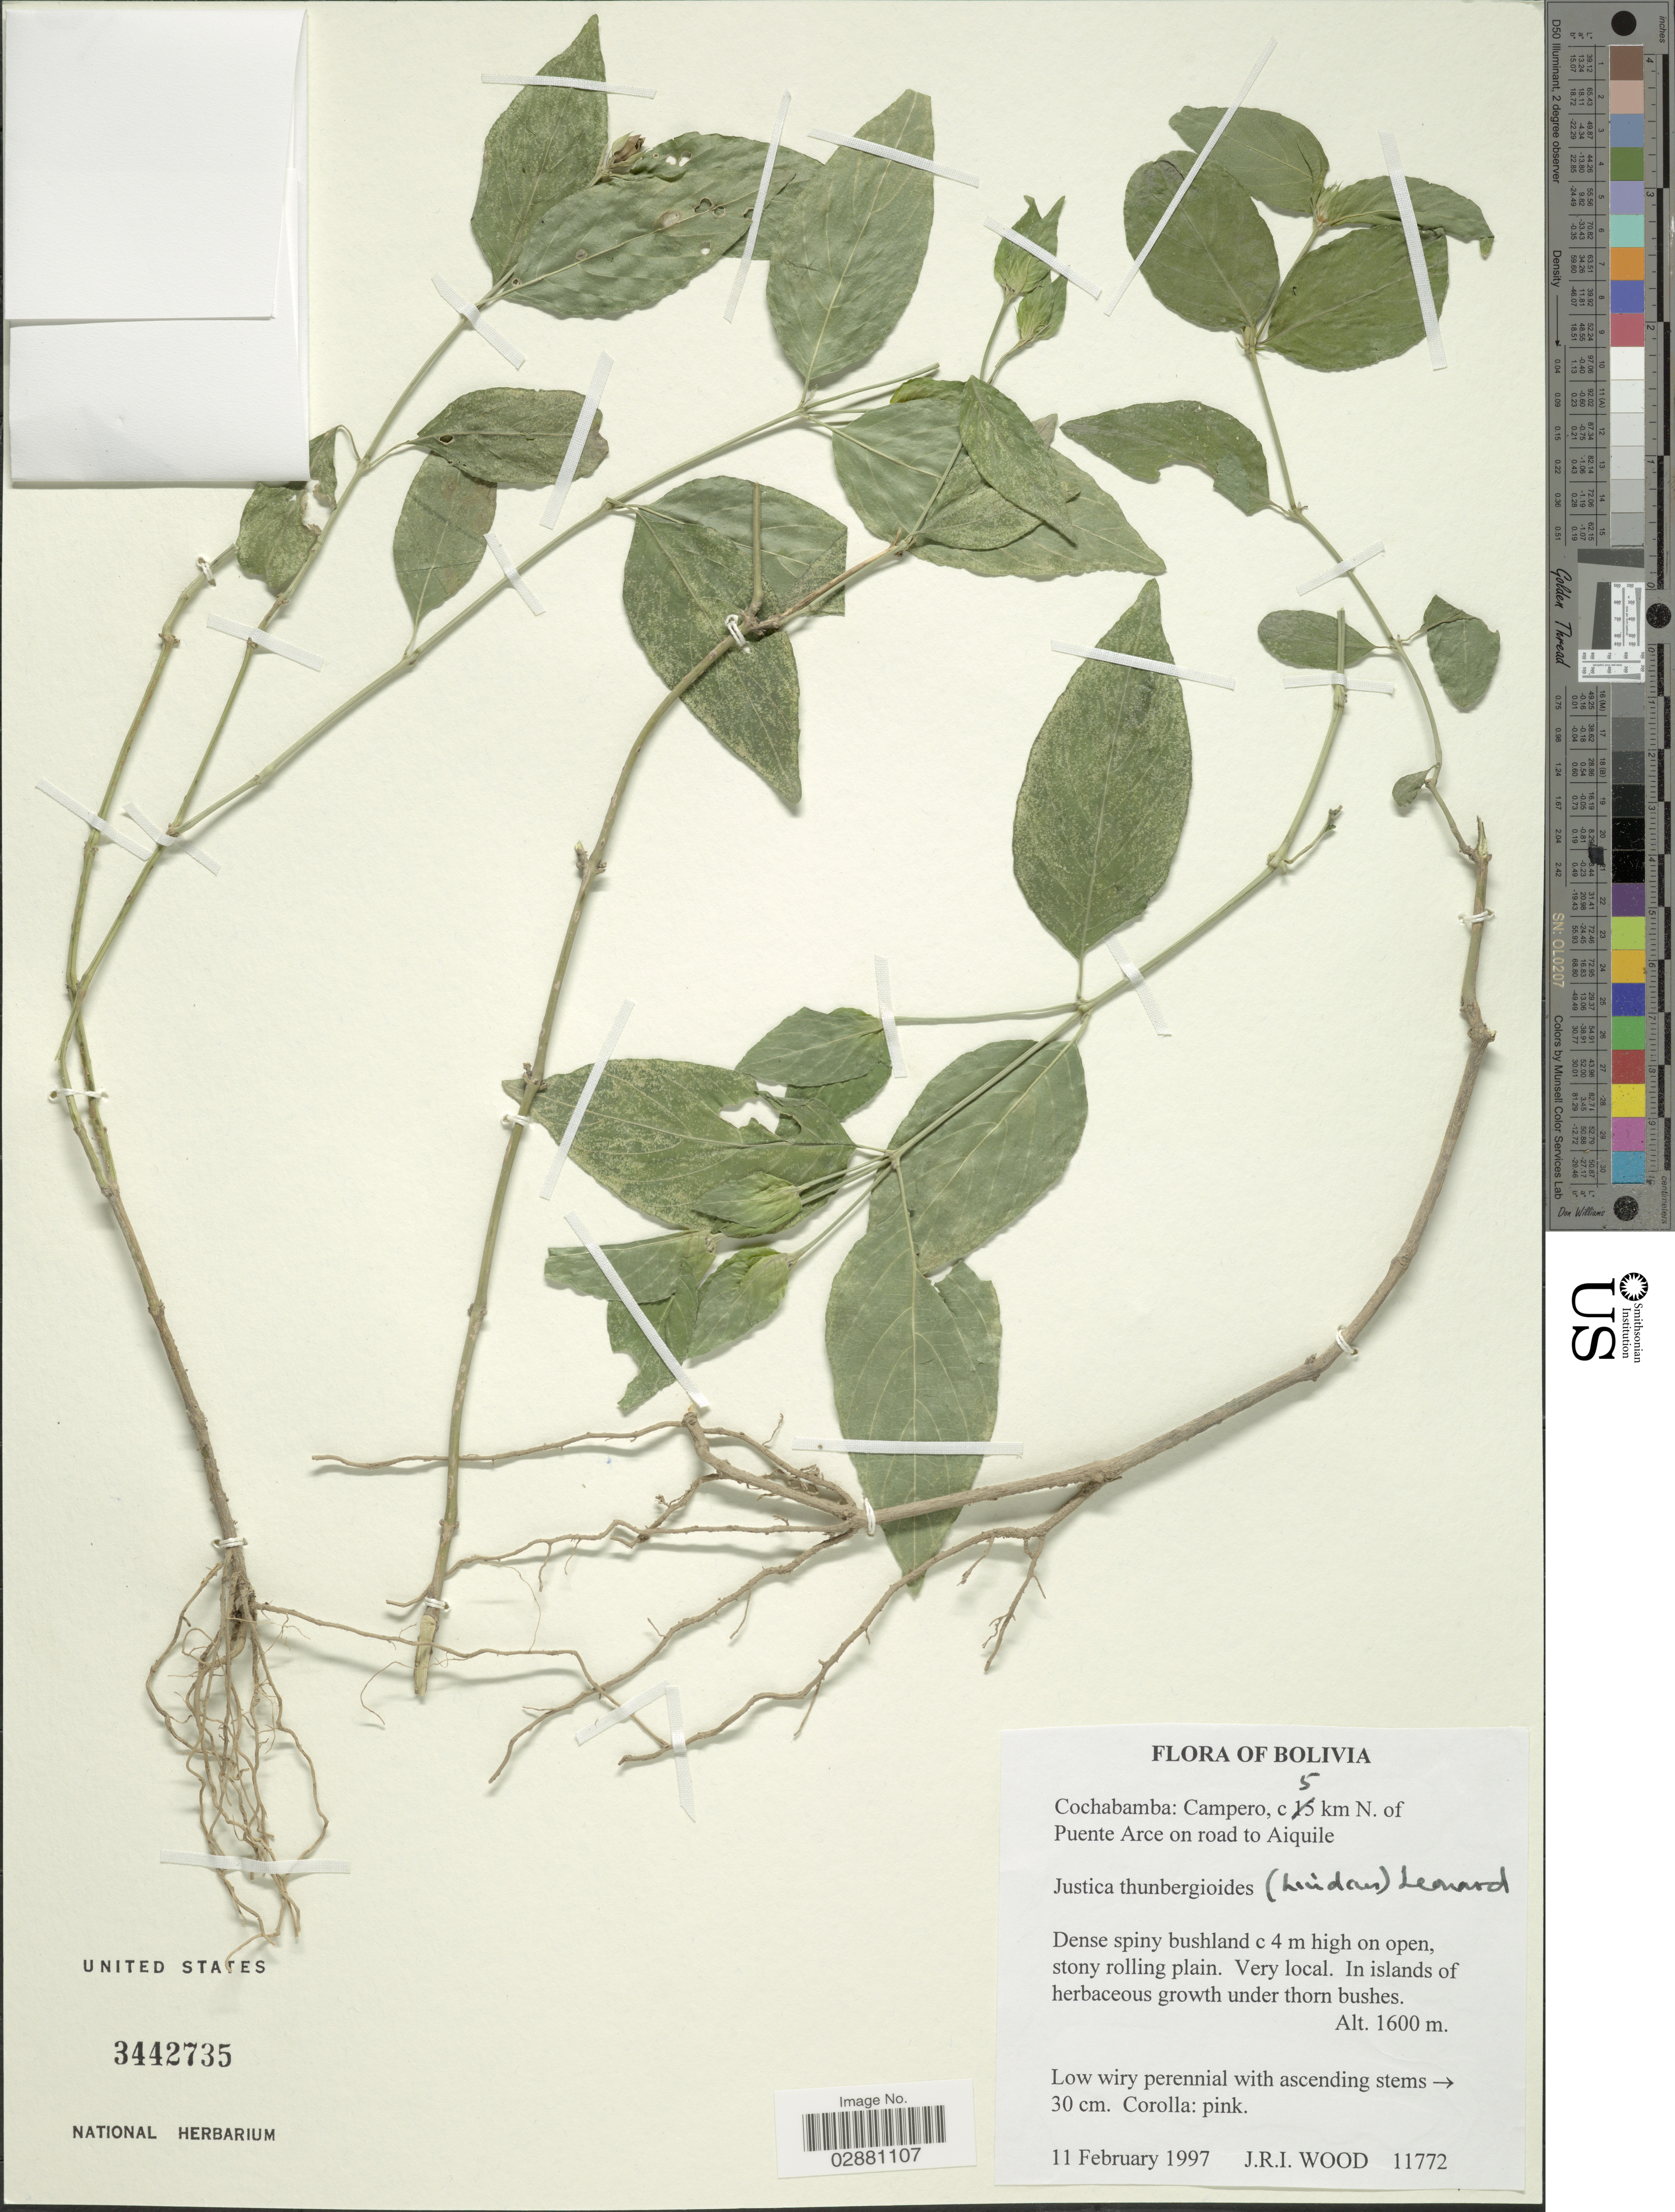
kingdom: Plantae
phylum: Tracheophyta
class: Magnoliopsida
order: Lamiales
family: Acanthaceae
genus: Justicia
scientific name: Justicia thunbergioides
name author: (Lindau) Leonard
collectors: J. R. I. Wood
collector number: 11772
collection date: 1997-02-11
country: Bolivia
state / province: Cochabamba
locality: Campero, c 5 km N. of Puente Arce on road to Aiquile.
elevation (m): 1600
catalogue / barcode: US 3442735